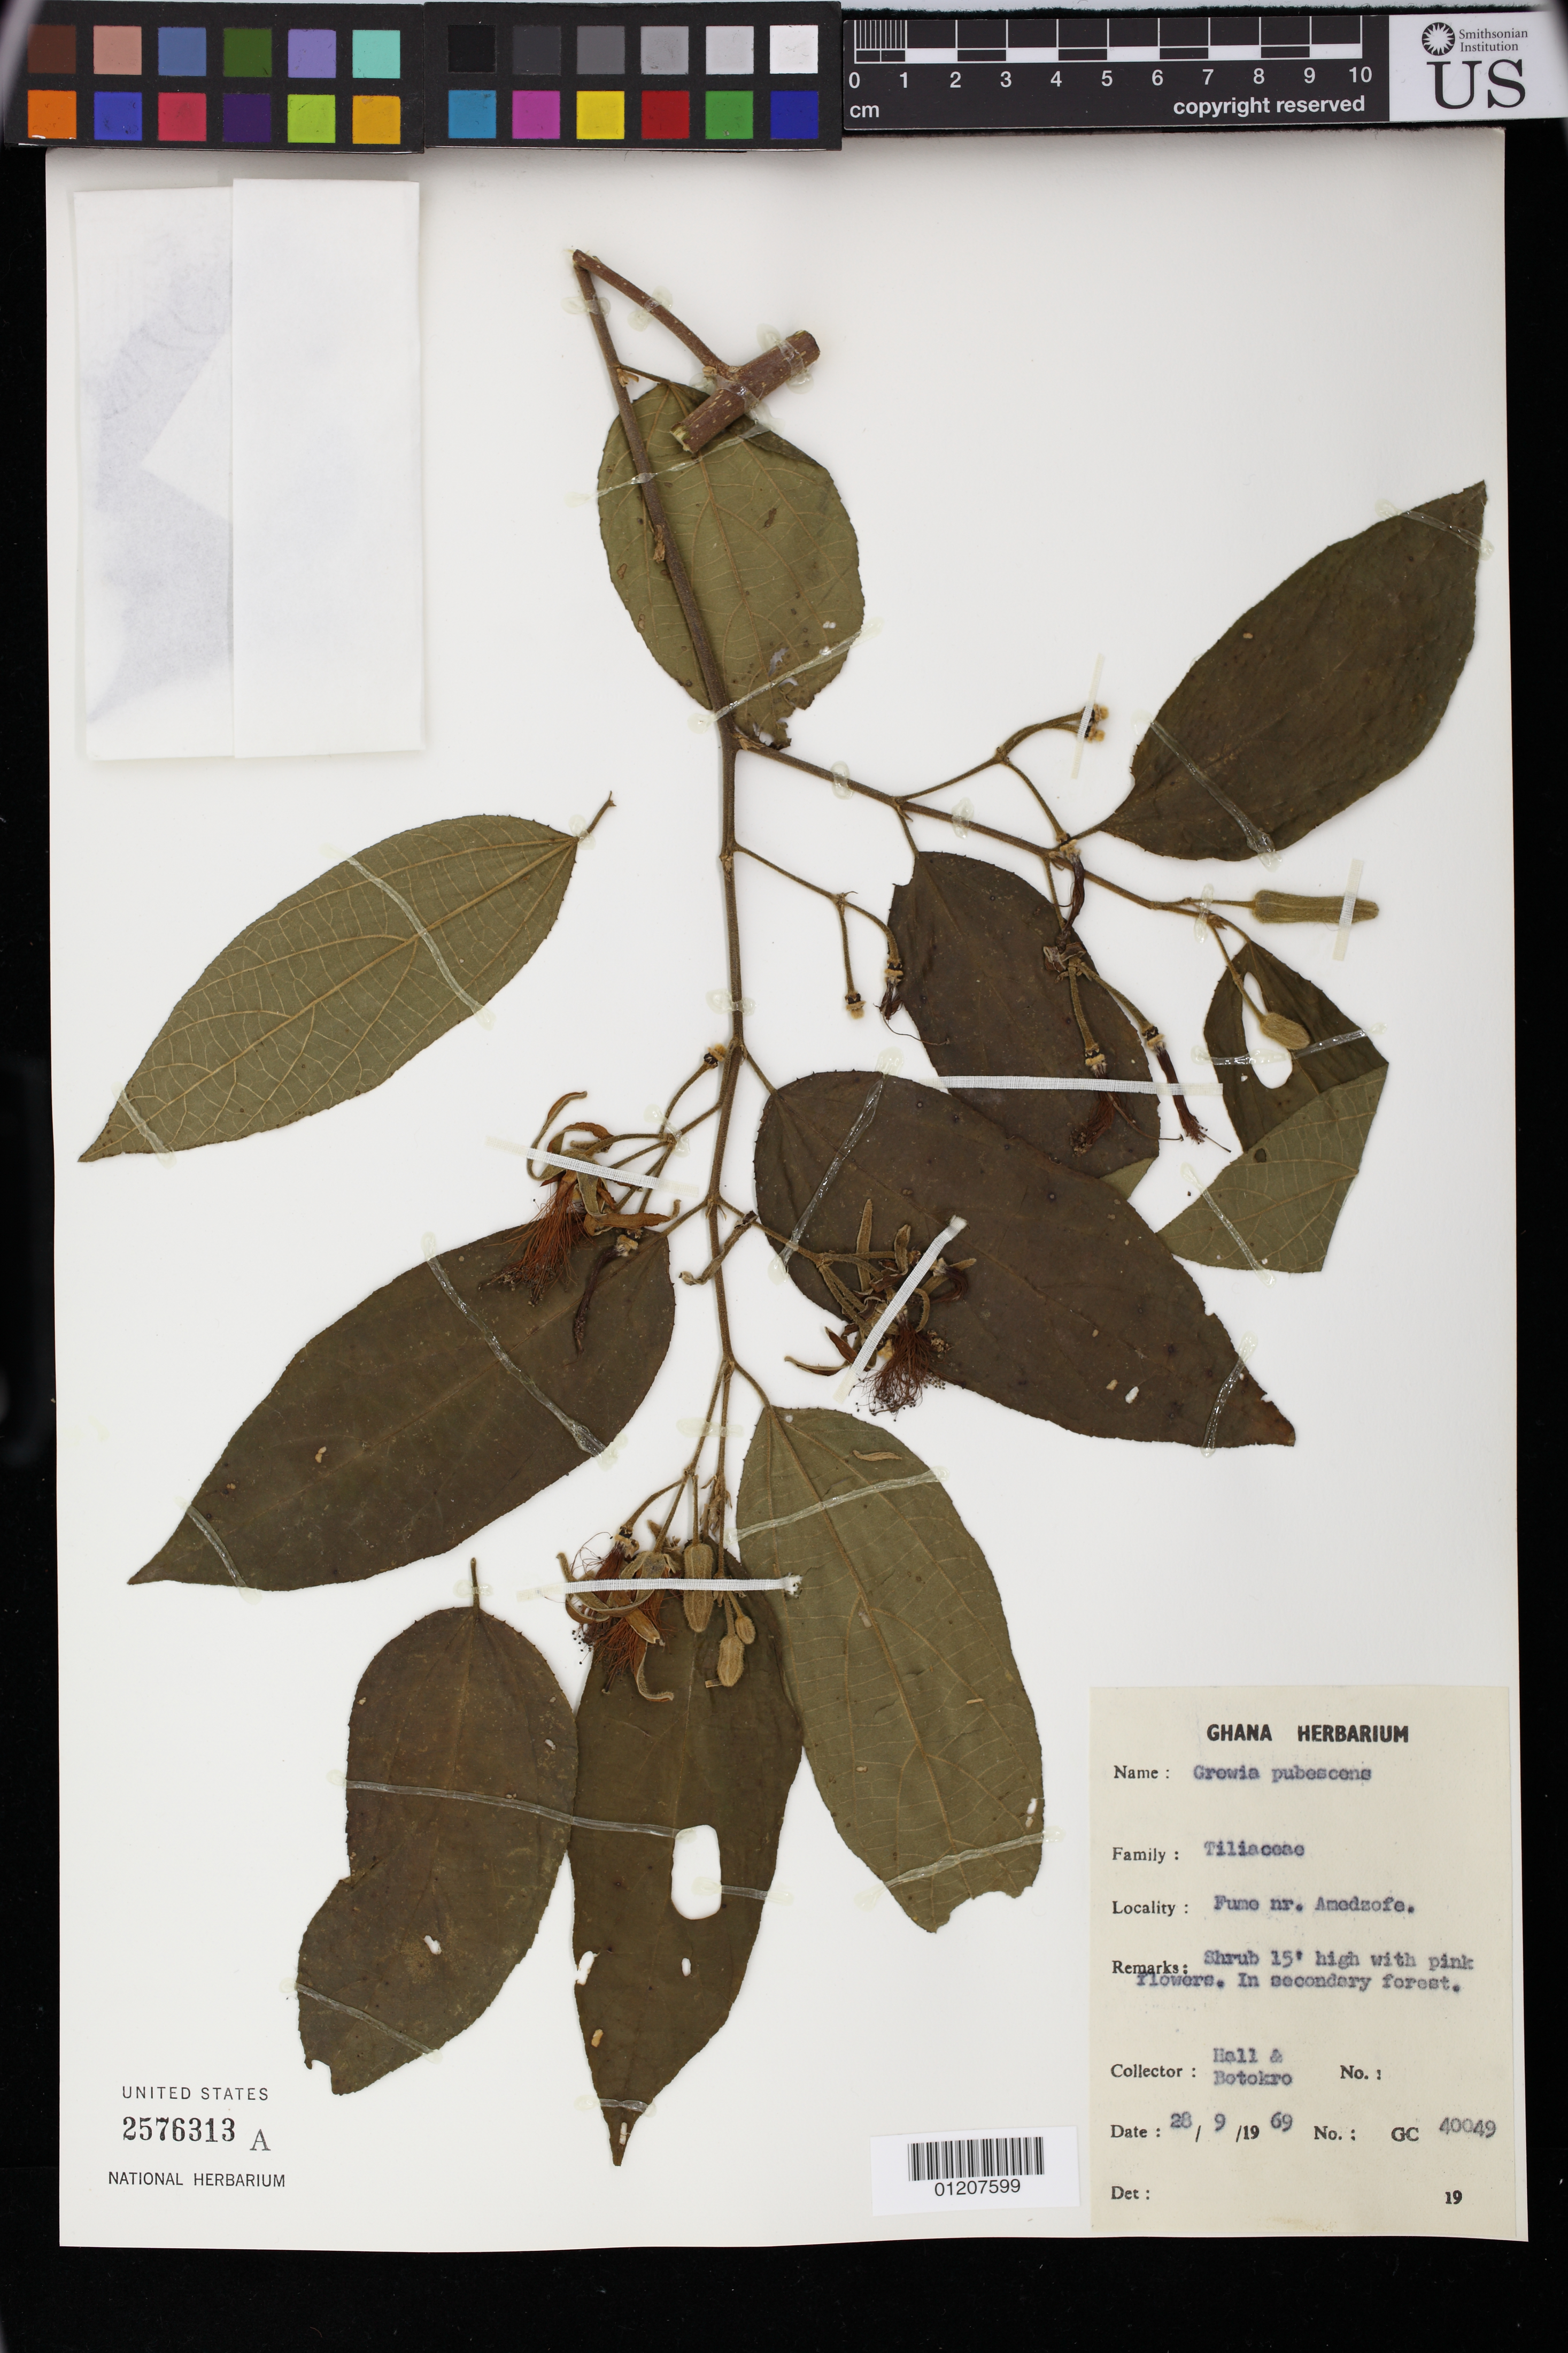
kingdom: Plantae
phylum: Tracheophyta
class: Magnoliopsida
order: Malvales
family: Malvaceae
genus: Grewia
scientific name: Grewia pubescens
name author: P. Beauv.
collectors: J. Hall & Botokro, --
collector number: GC40049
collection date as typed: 28 Sep 1969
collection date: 1969-09-28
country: Ghana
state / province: Volta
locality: Fume nr. Amedzofe. .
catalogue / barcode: US 2576313A